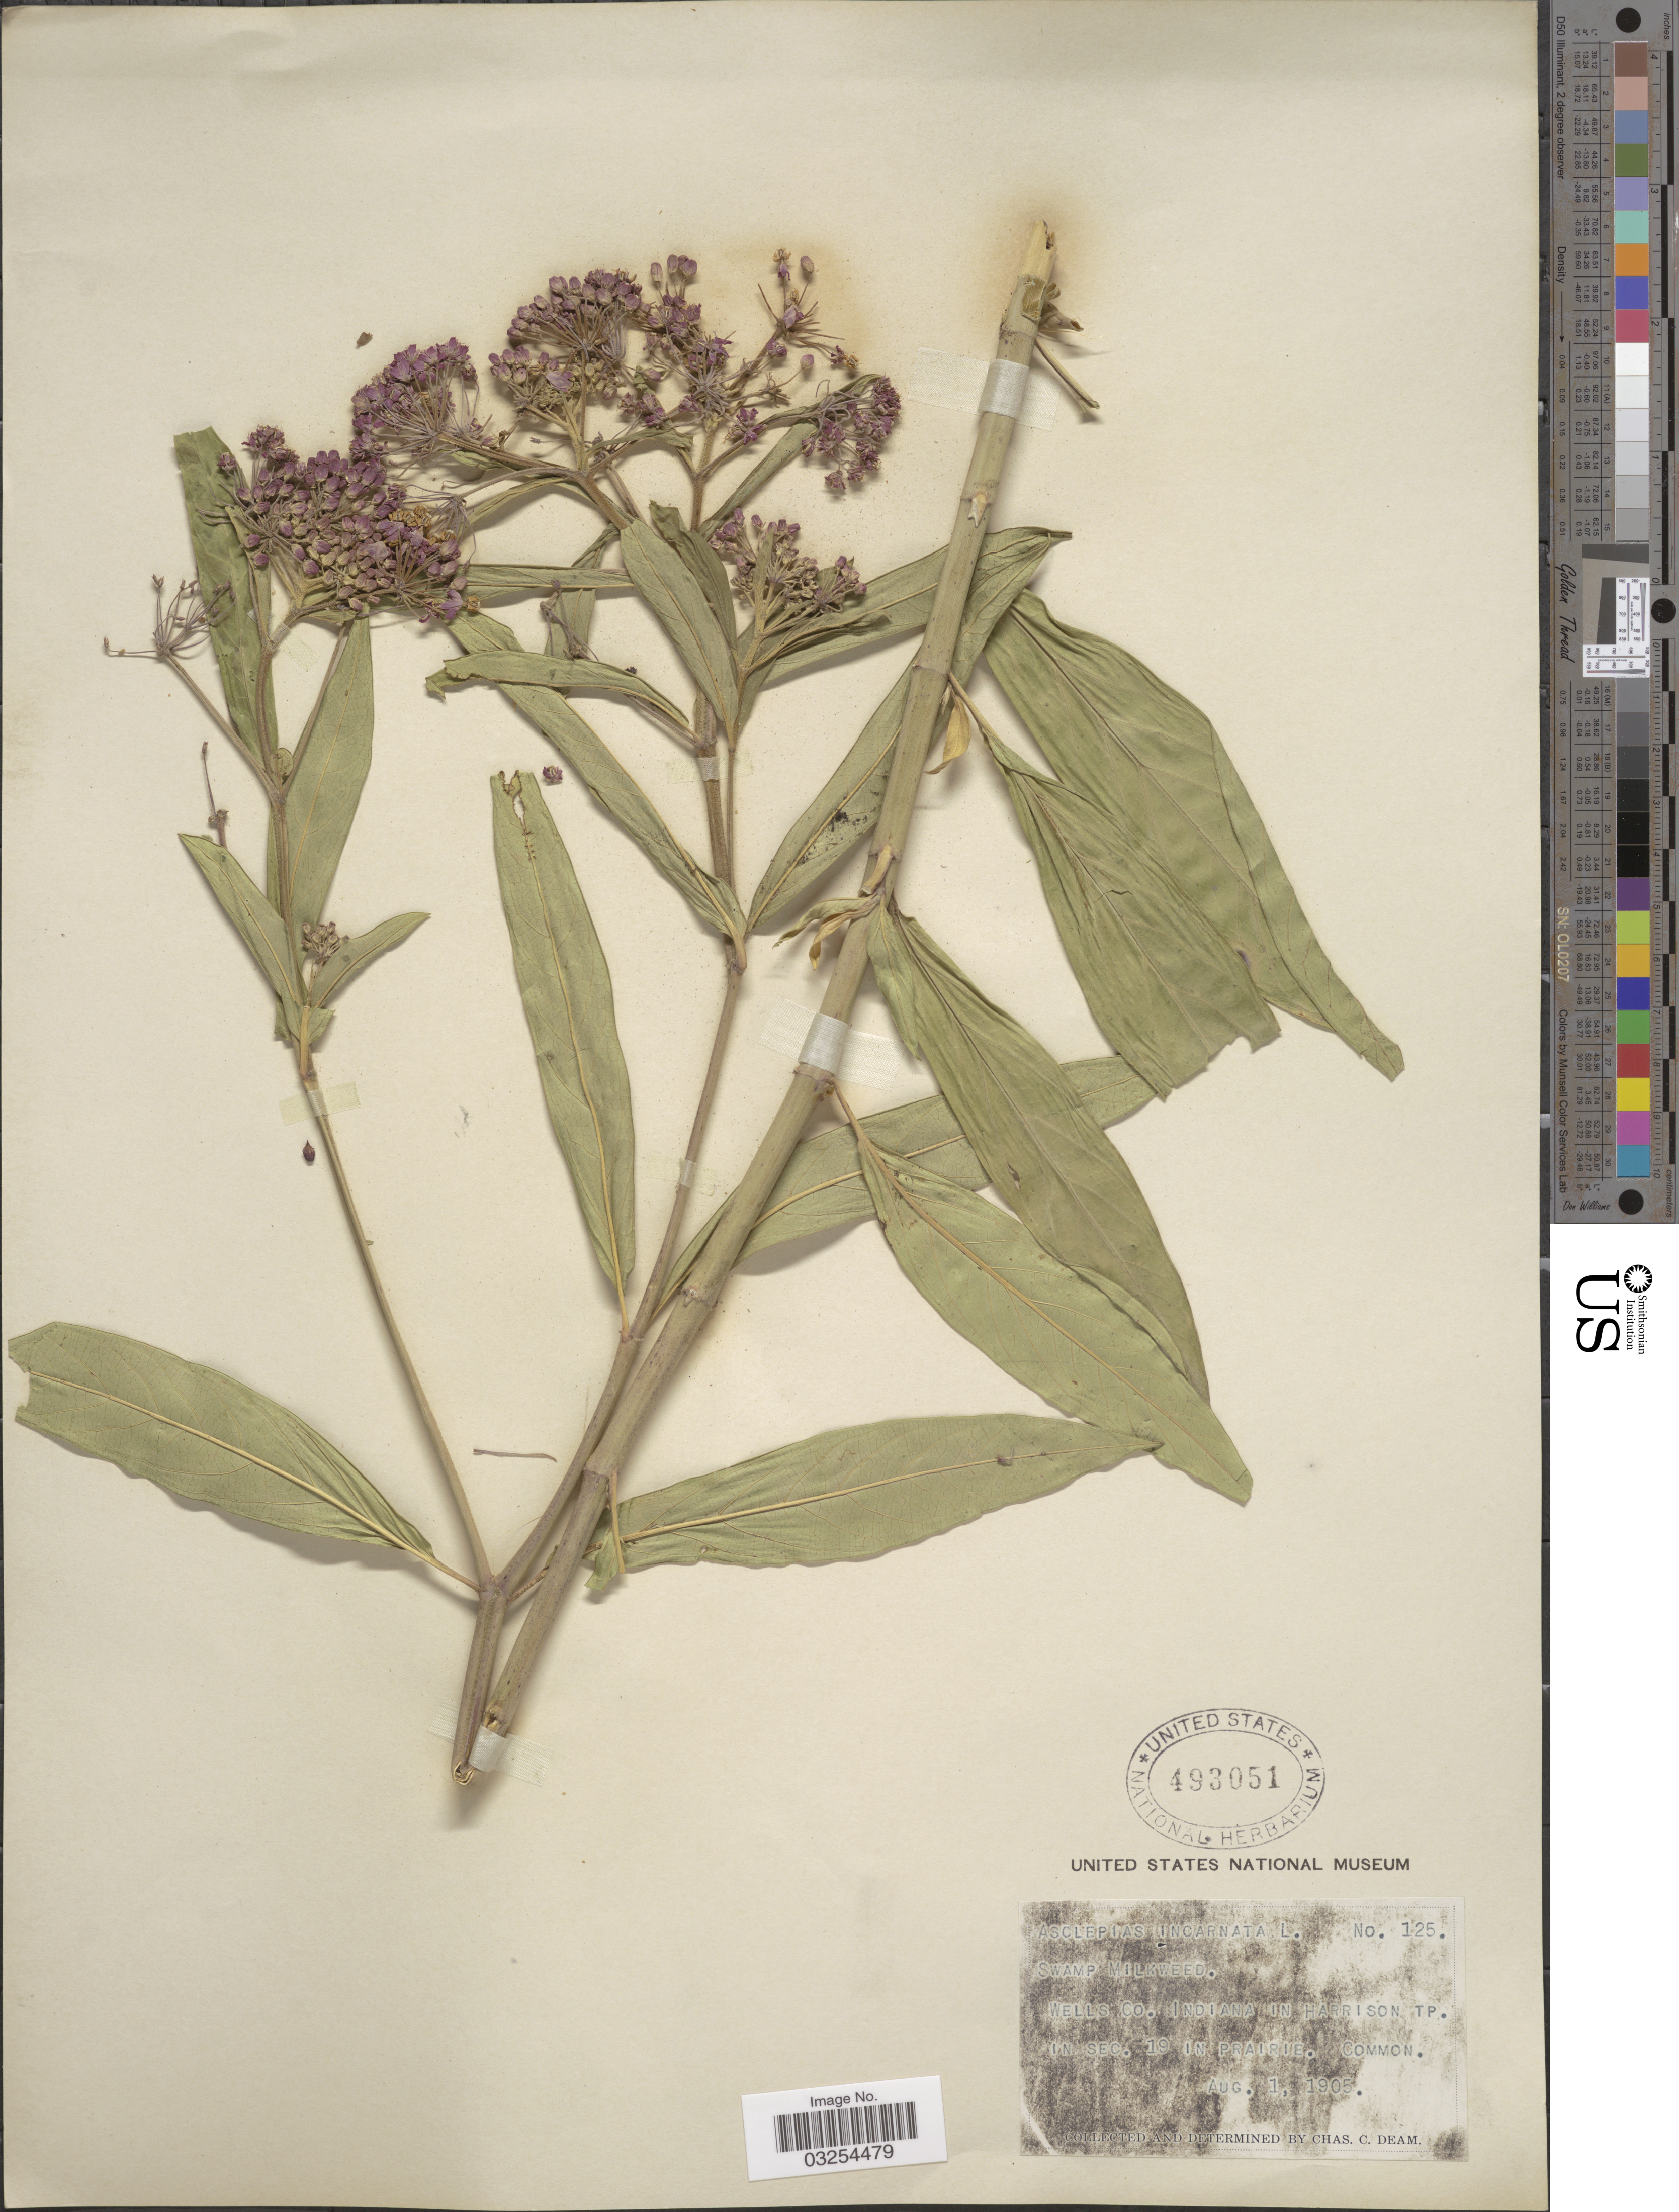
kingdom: Plantae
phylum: Tracheophyta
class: Magnoliopsida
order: Gentianales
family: Apocynaceae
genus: Asclepias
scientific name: Asclepias incarnata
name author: L.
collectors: C. C. Deam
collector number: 125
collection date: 1905-08-01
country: United States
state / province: Indiana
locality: Wells Co. Indiana in Harrison Tp. In Sec. 19 in prairie.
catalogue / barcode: US 493051